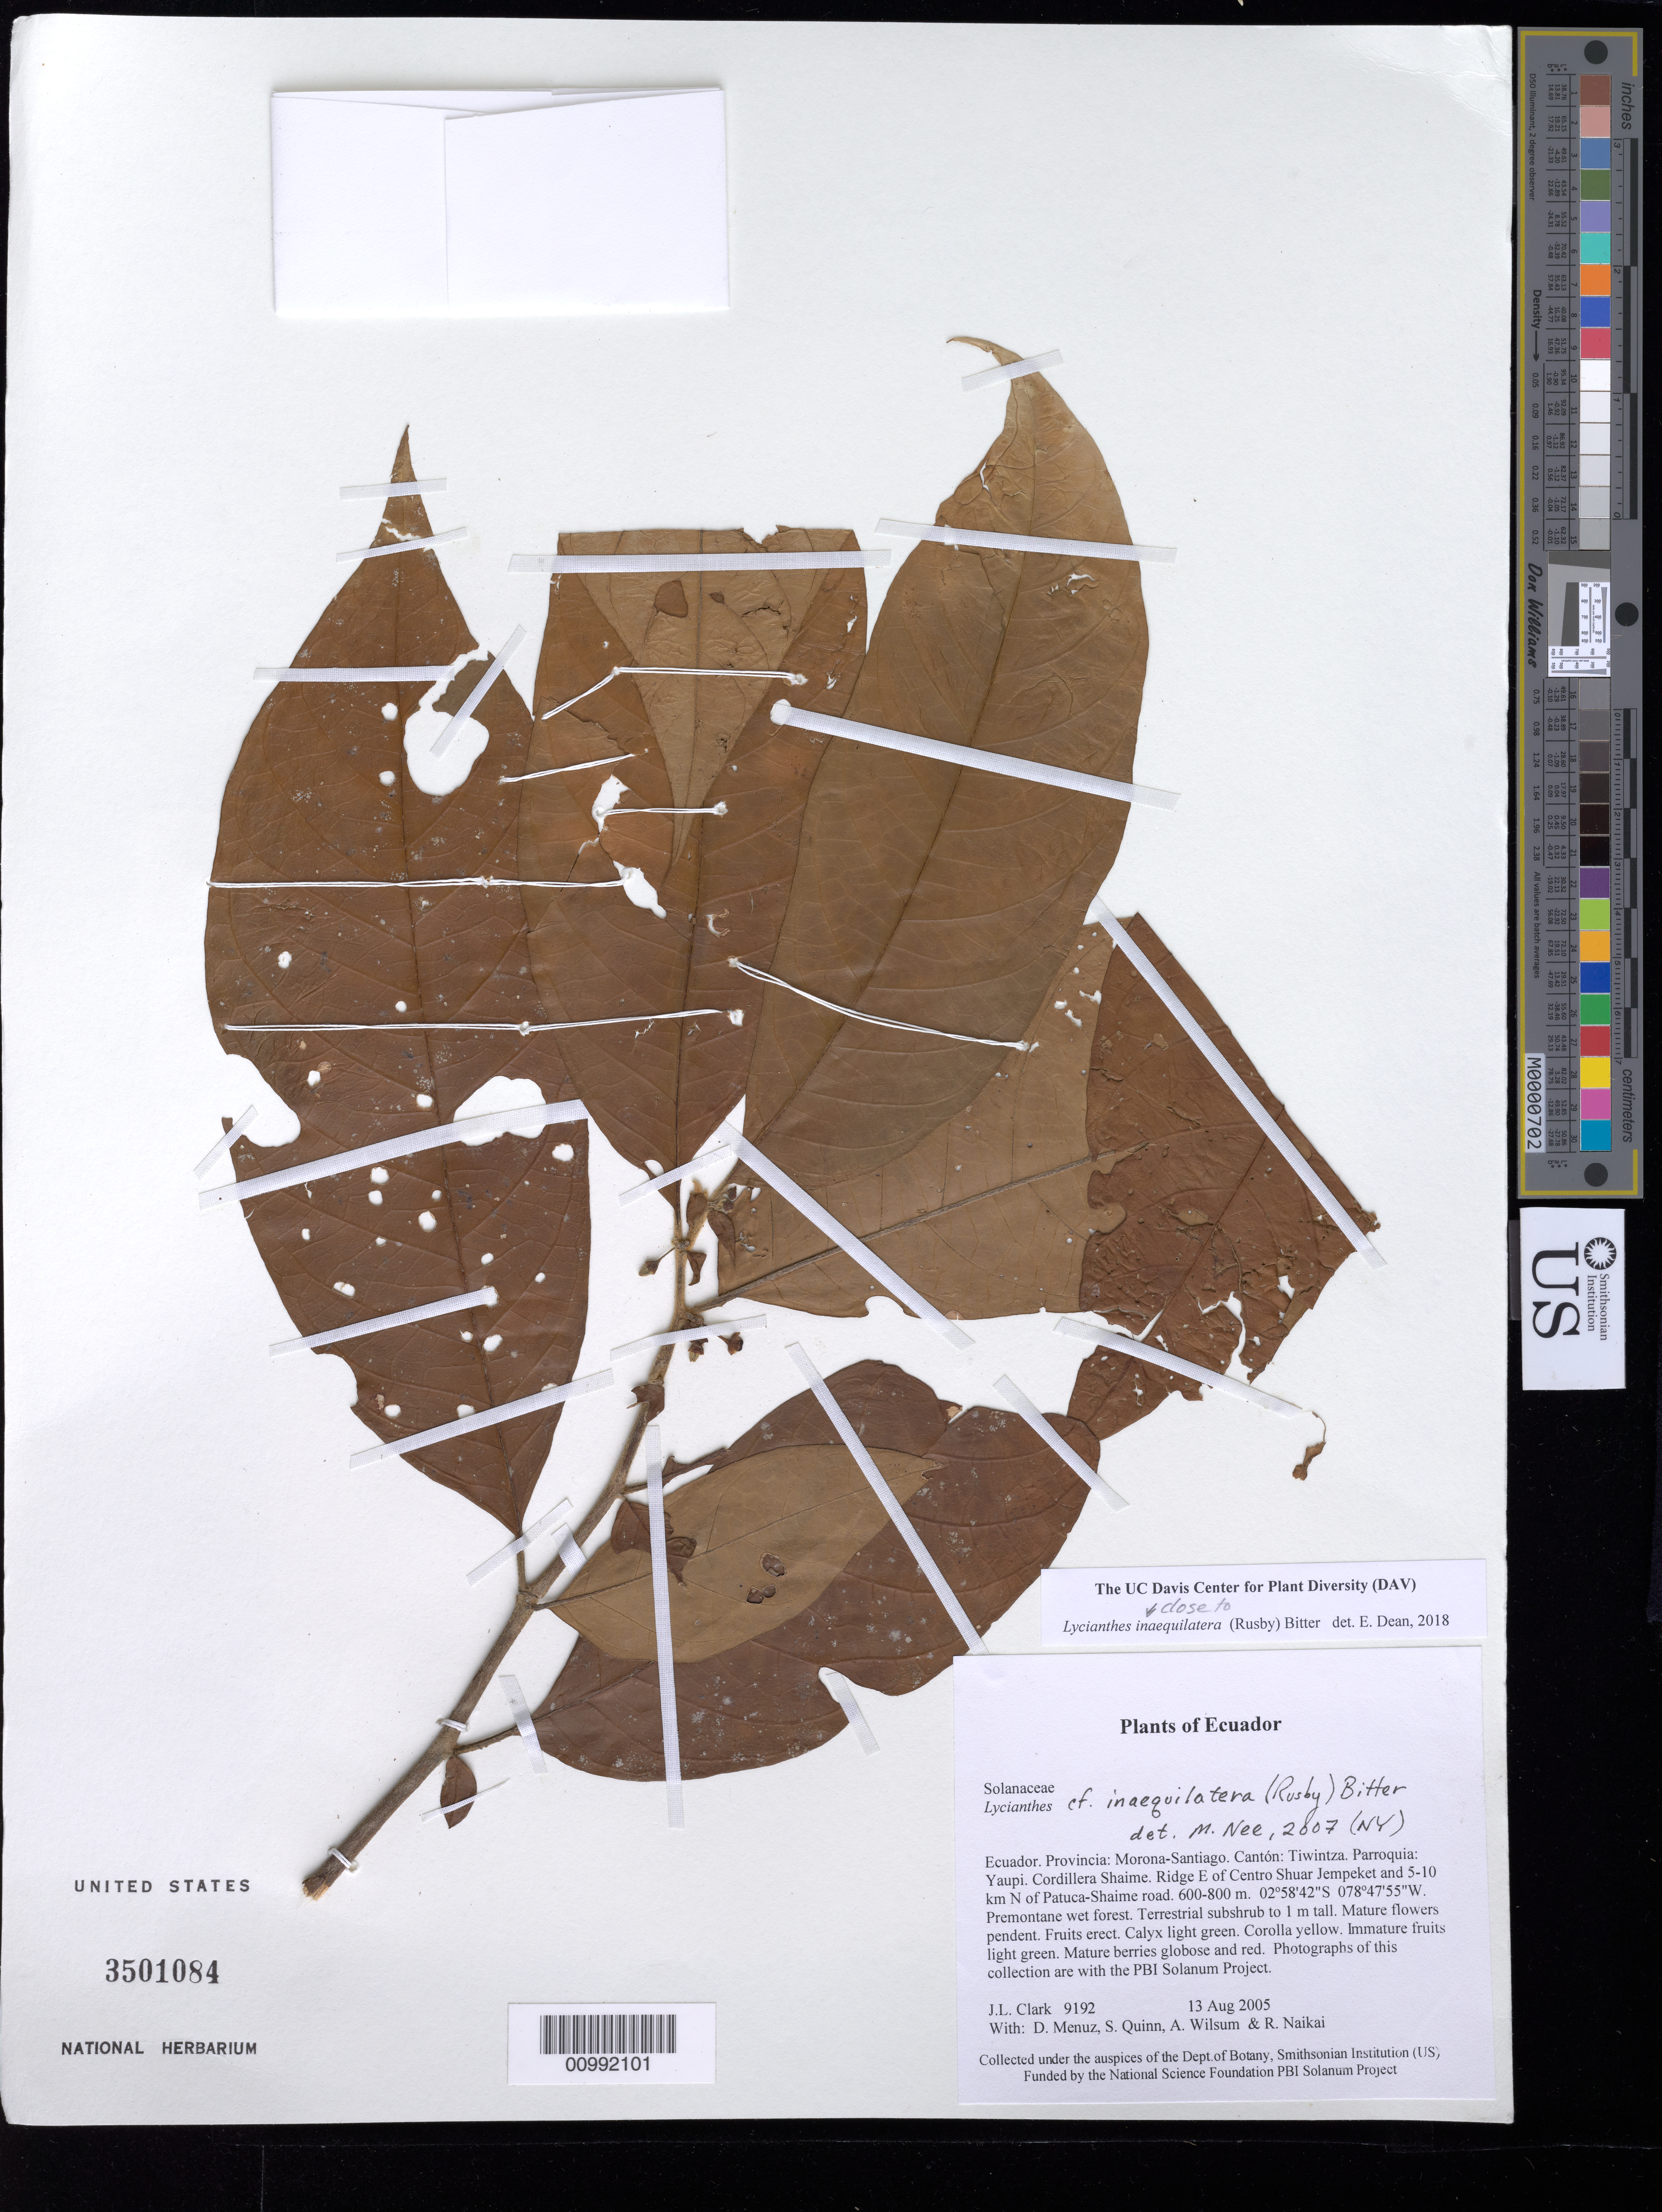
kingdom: Plantae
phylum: Tracheophyta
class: Magnoliopsida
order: Solanales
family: Solanaceae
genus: Lycianthes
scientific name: Lycianthes inaequilatera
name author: (Rusby) Bitter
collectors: J. L. Clark, D. Menuz, S. Quinn, A. Wilsum & R. Naikai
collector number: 9192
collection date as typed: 13 Aug 2005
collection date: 2005-08-13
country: Ecuador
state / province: Morona-Santiago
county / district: Tiwintza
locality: Parroquia: Yaupi. Cordillera Shaime. Ridge E of Centro Shuar Jempeket and 5-10 km N of road Patuca-Shaime.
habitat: Premontane wet forest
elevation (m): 600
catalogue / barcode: US 2501084